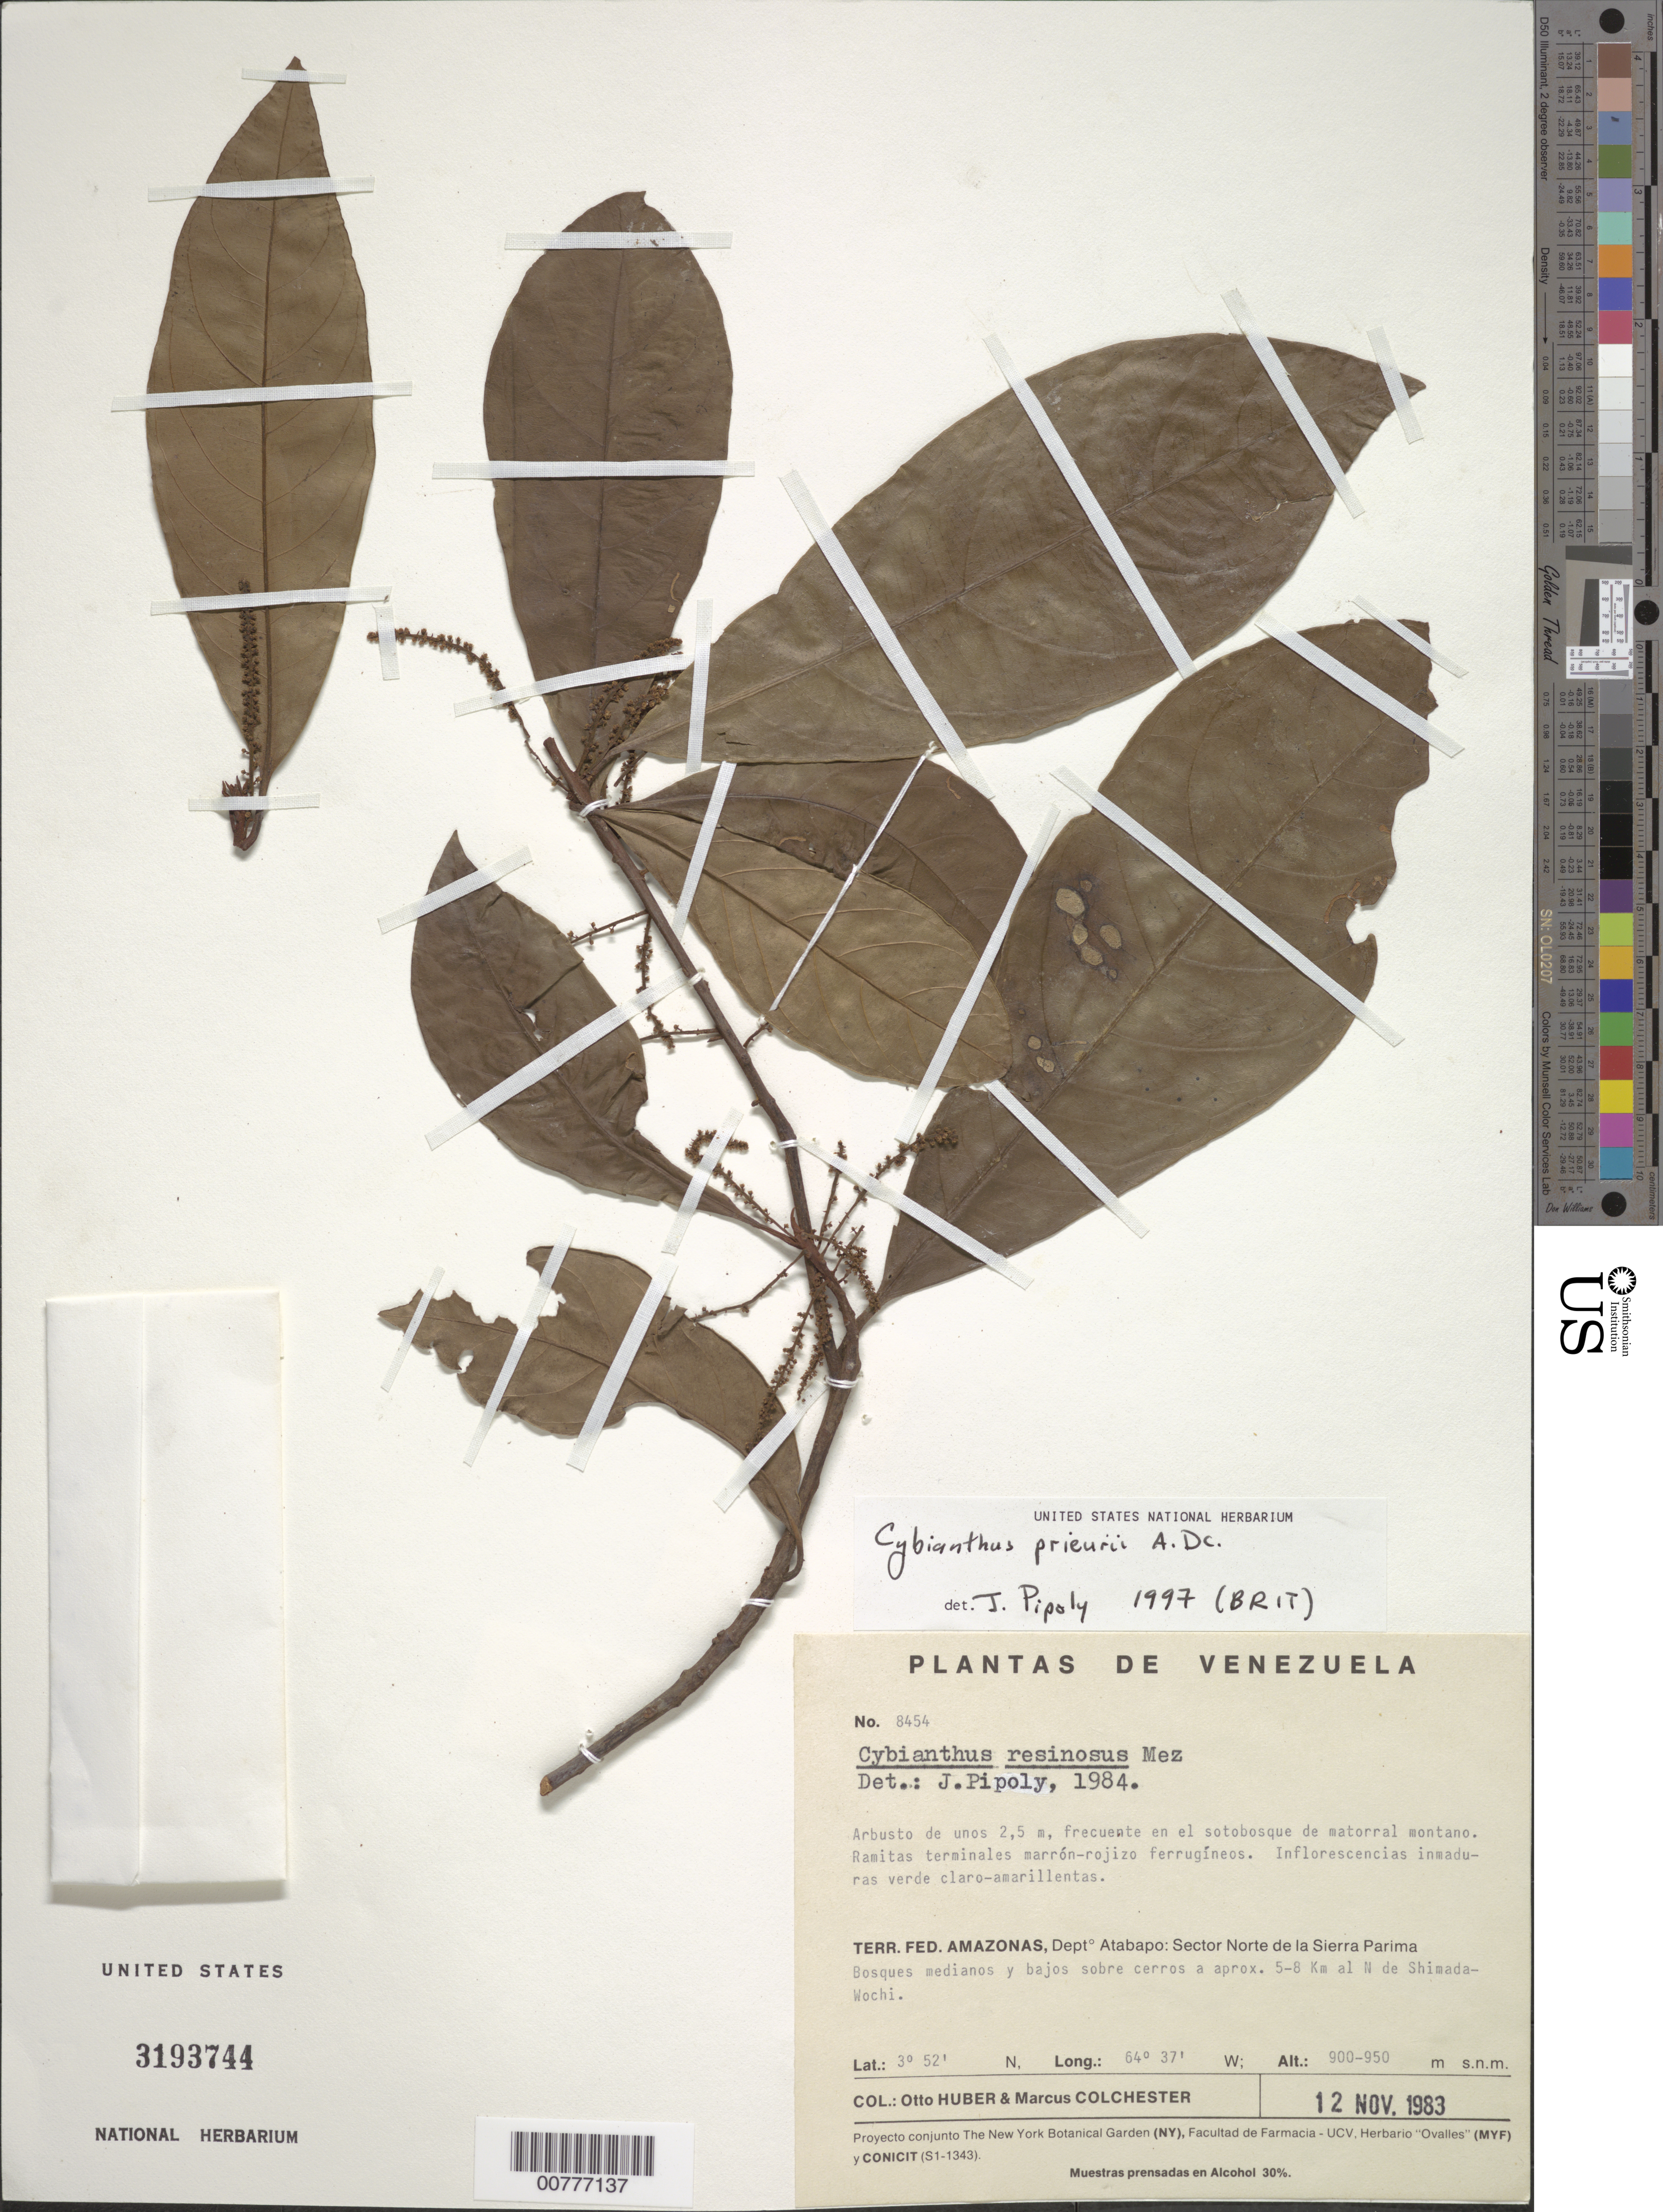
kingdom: Plantae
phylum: Tracheophyta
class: Magnoliopsida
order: Ericales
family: Primulaceae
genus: Cybianthus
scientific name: Cybianthus prieurii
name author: A. DC.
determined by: Pipoly, J. J., III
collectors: O. Huber & M. Colchester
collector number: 8454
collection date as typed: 12-Nov-83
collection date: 1983-11-12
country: Venezuela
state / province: Amazonas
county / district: Atabapo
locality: Sierra Parima, Sector Norte, 5-8 km al N de Shimada-Wochi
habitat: Bosques medianos y bajos sobre cerros; en el sotobosque de matorral montano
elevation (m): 900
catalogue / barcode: US 3193744